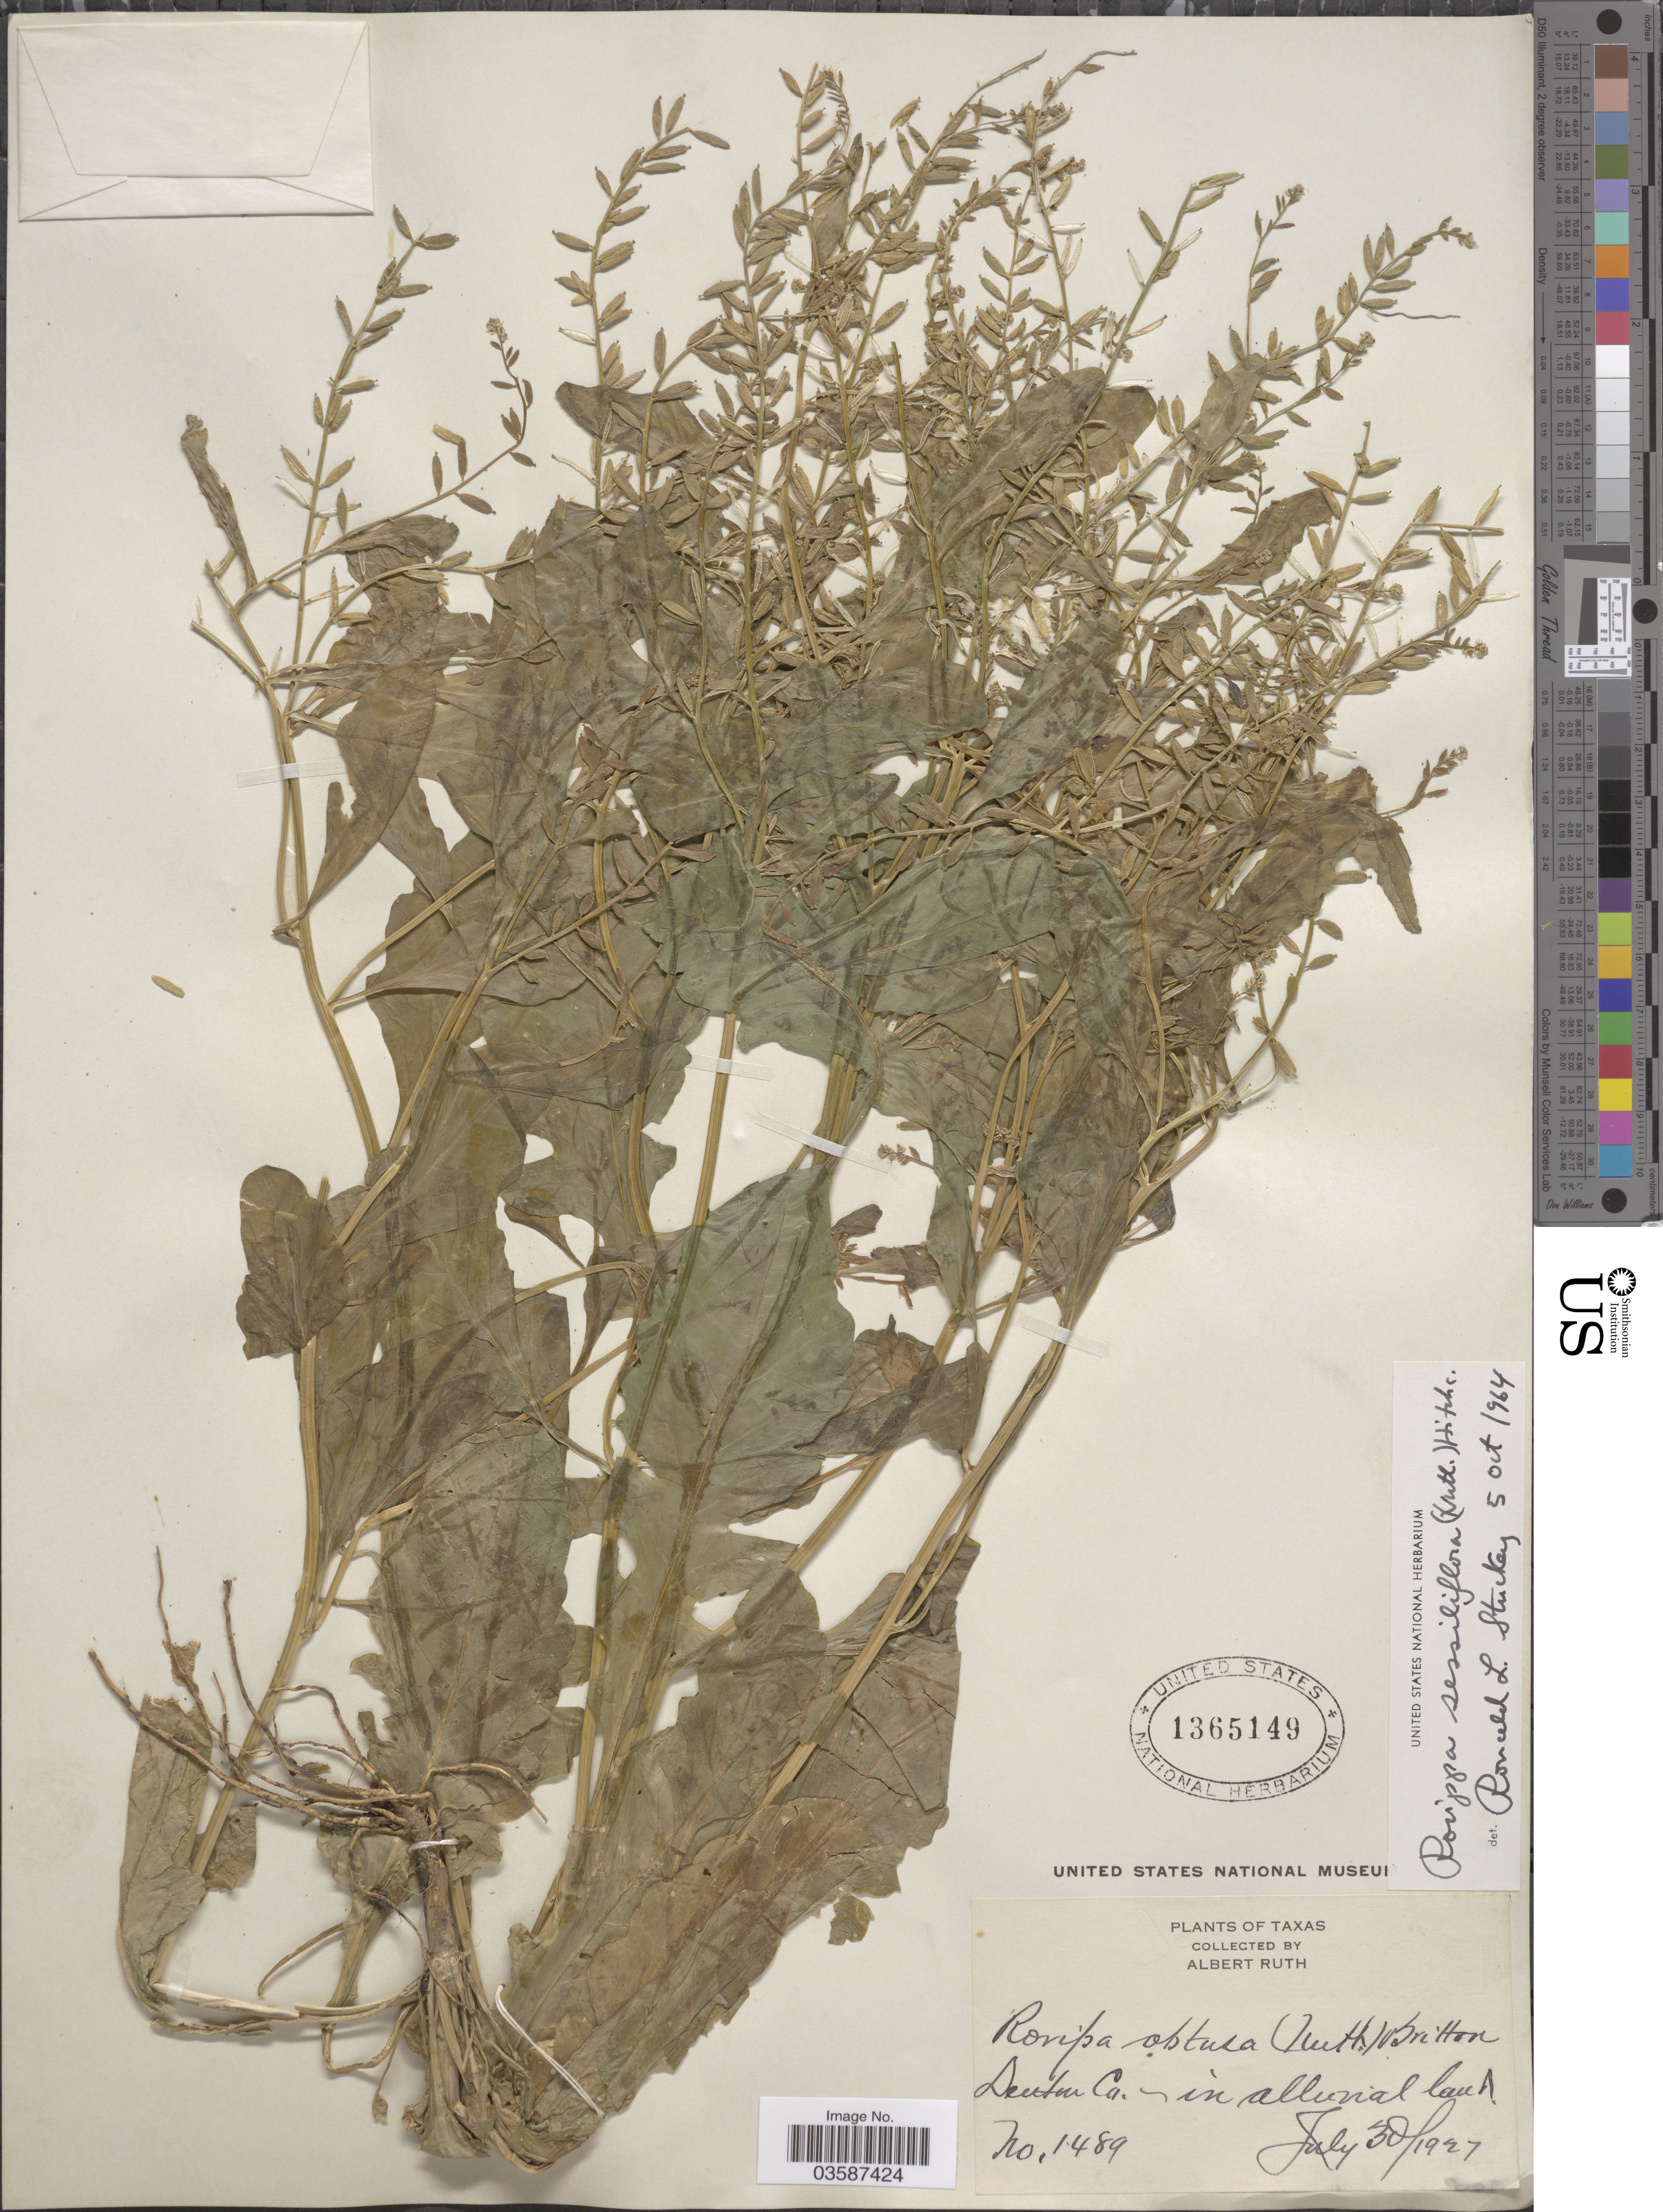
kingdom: Plantae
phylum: Tracheophyta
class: Magnoliopsida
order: Brassicales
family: Brassicaceae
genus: Rorippa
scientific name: Rorippa sessiliflora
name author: (Nutt.) Hitchc.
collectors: A. Ruth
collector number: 1489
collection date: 1927-07-30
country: United States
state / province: Texas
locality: Denton Co. in alluvial land.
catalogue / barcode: US 1365149